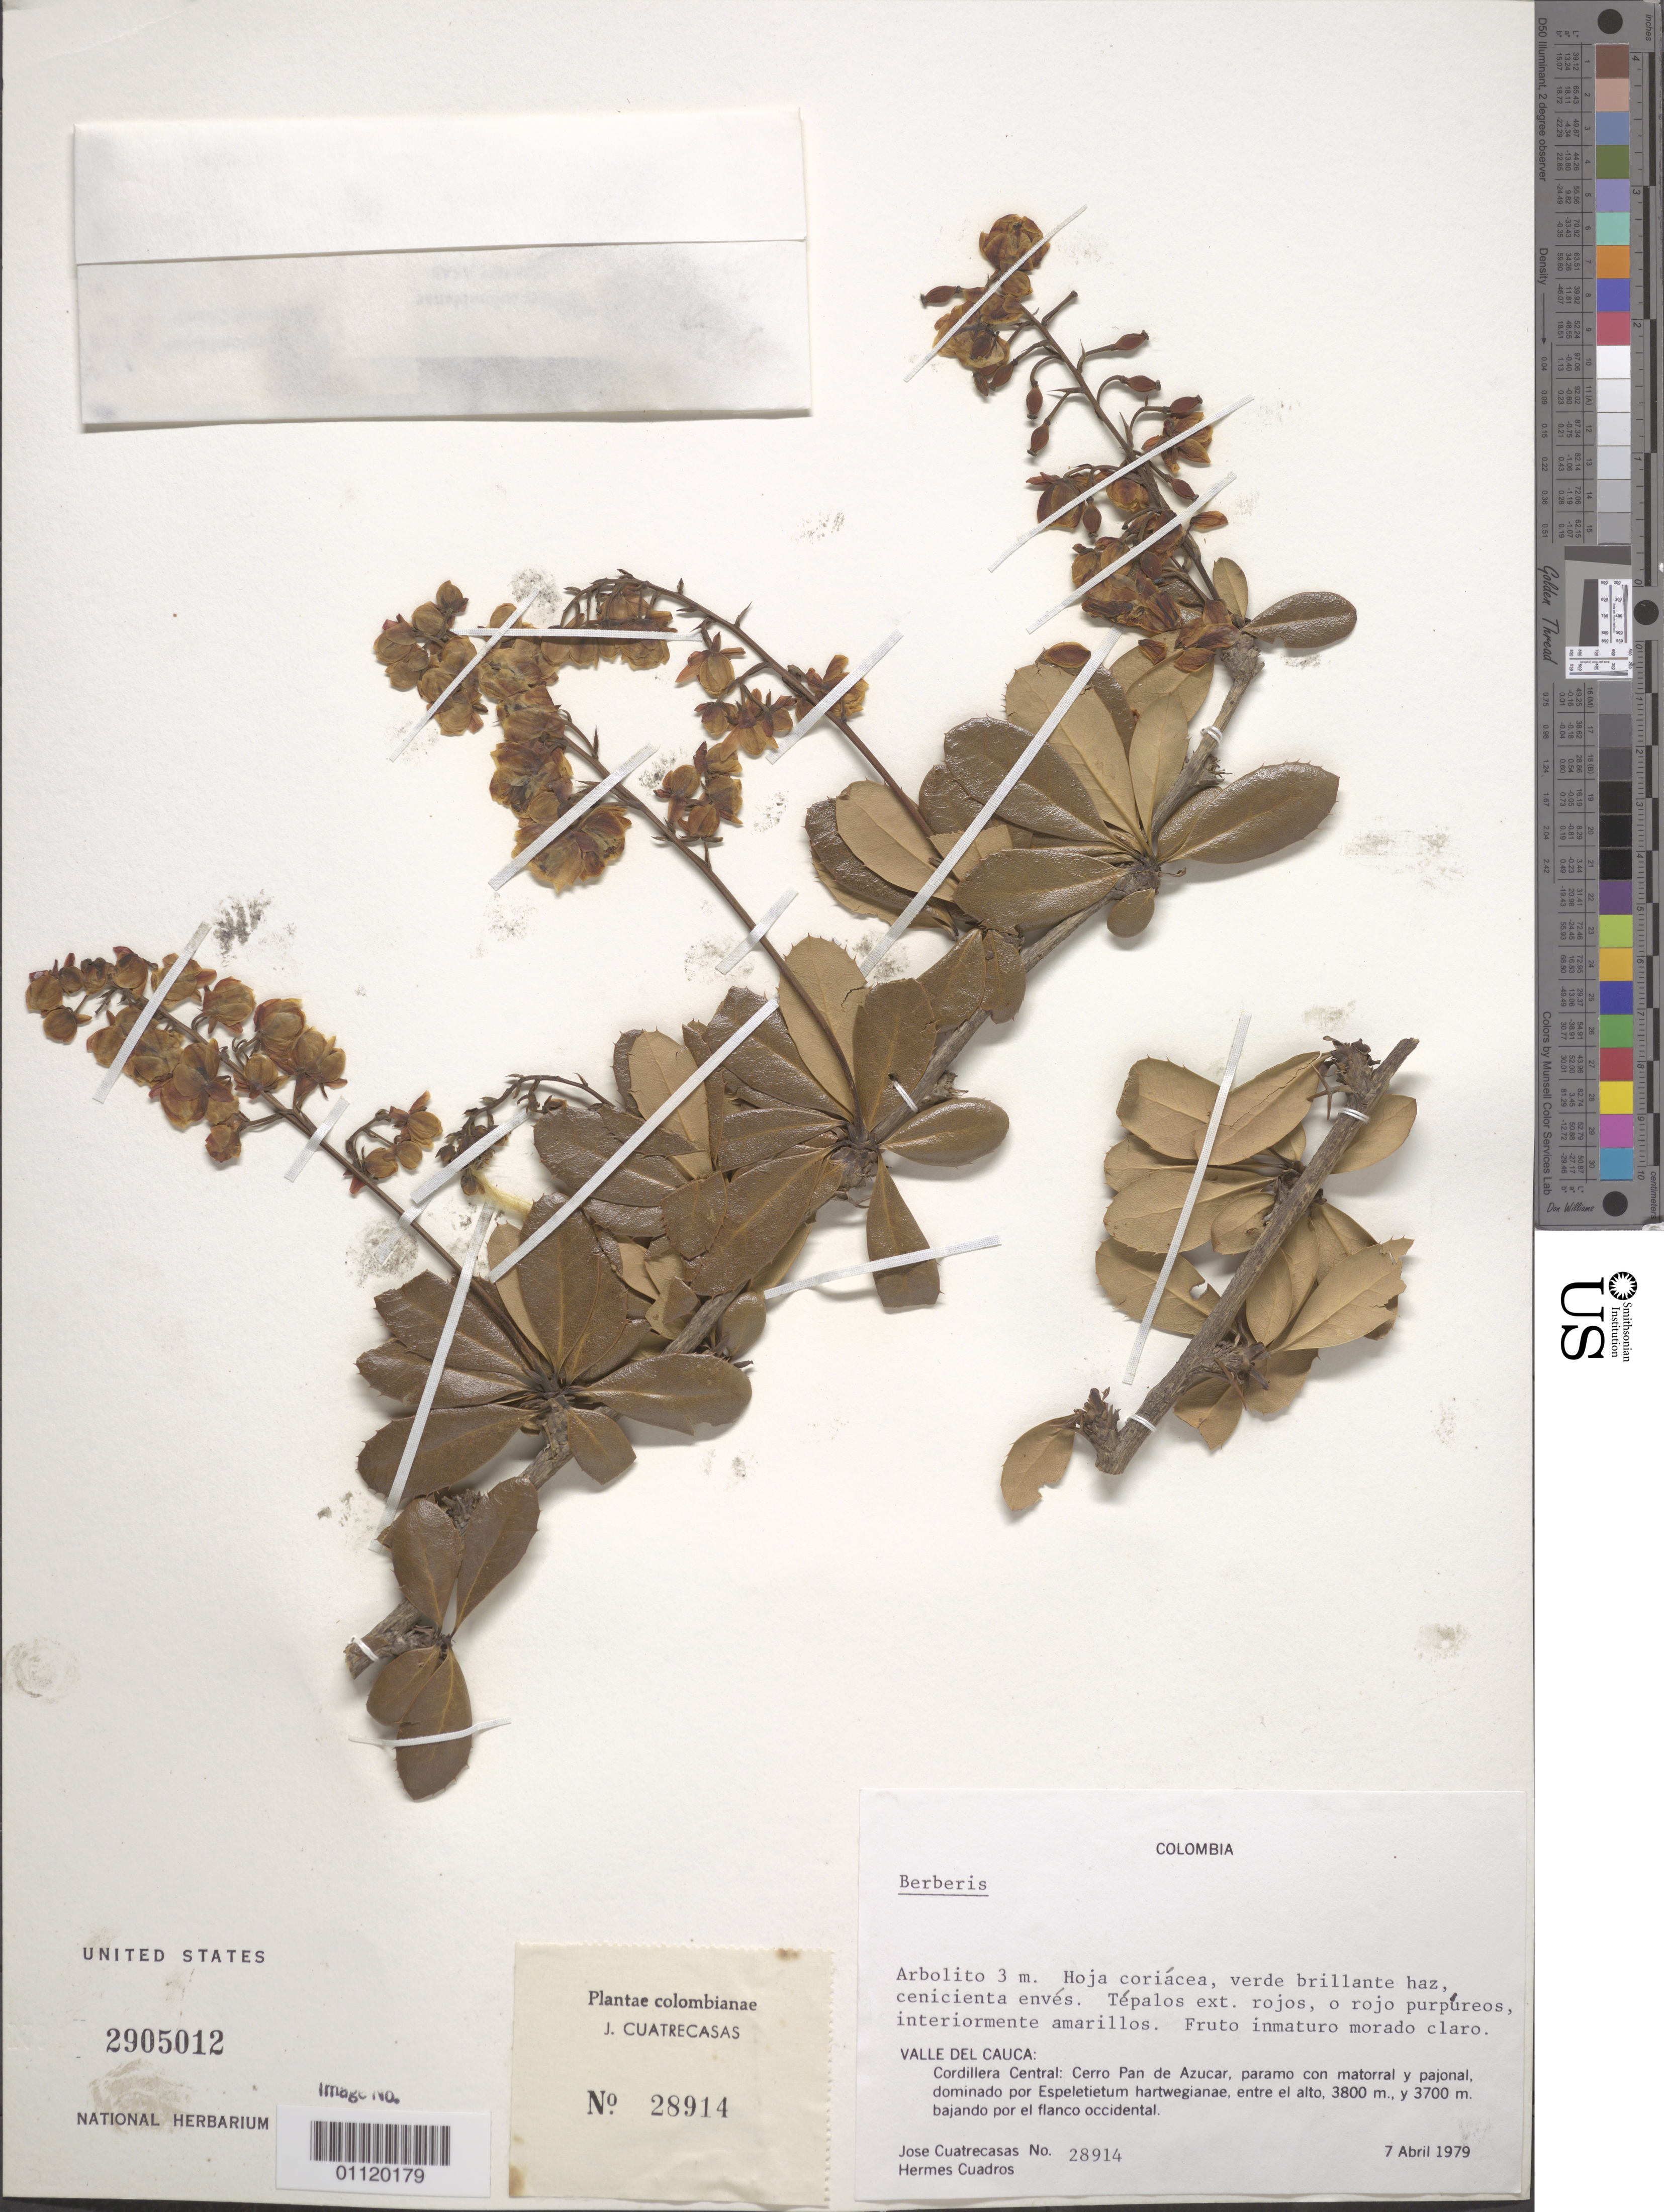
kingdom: Plantae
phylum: Tracheophyta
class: Magnoliopsida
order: Ranunculales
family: Berberidaceae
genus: Berberis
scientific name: Berberis sp.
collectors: J. Cuatrecasas & H. Cuadros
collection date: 1979-04-07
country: Colombia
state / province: Valle del Cauca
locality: Cordillera Central: Hill of Pan de Azúcar, paramo with bush and grasslands, dominated by Espeletietum hartwegianae, down the western flank.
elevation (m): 3700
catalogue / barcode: US 2905012